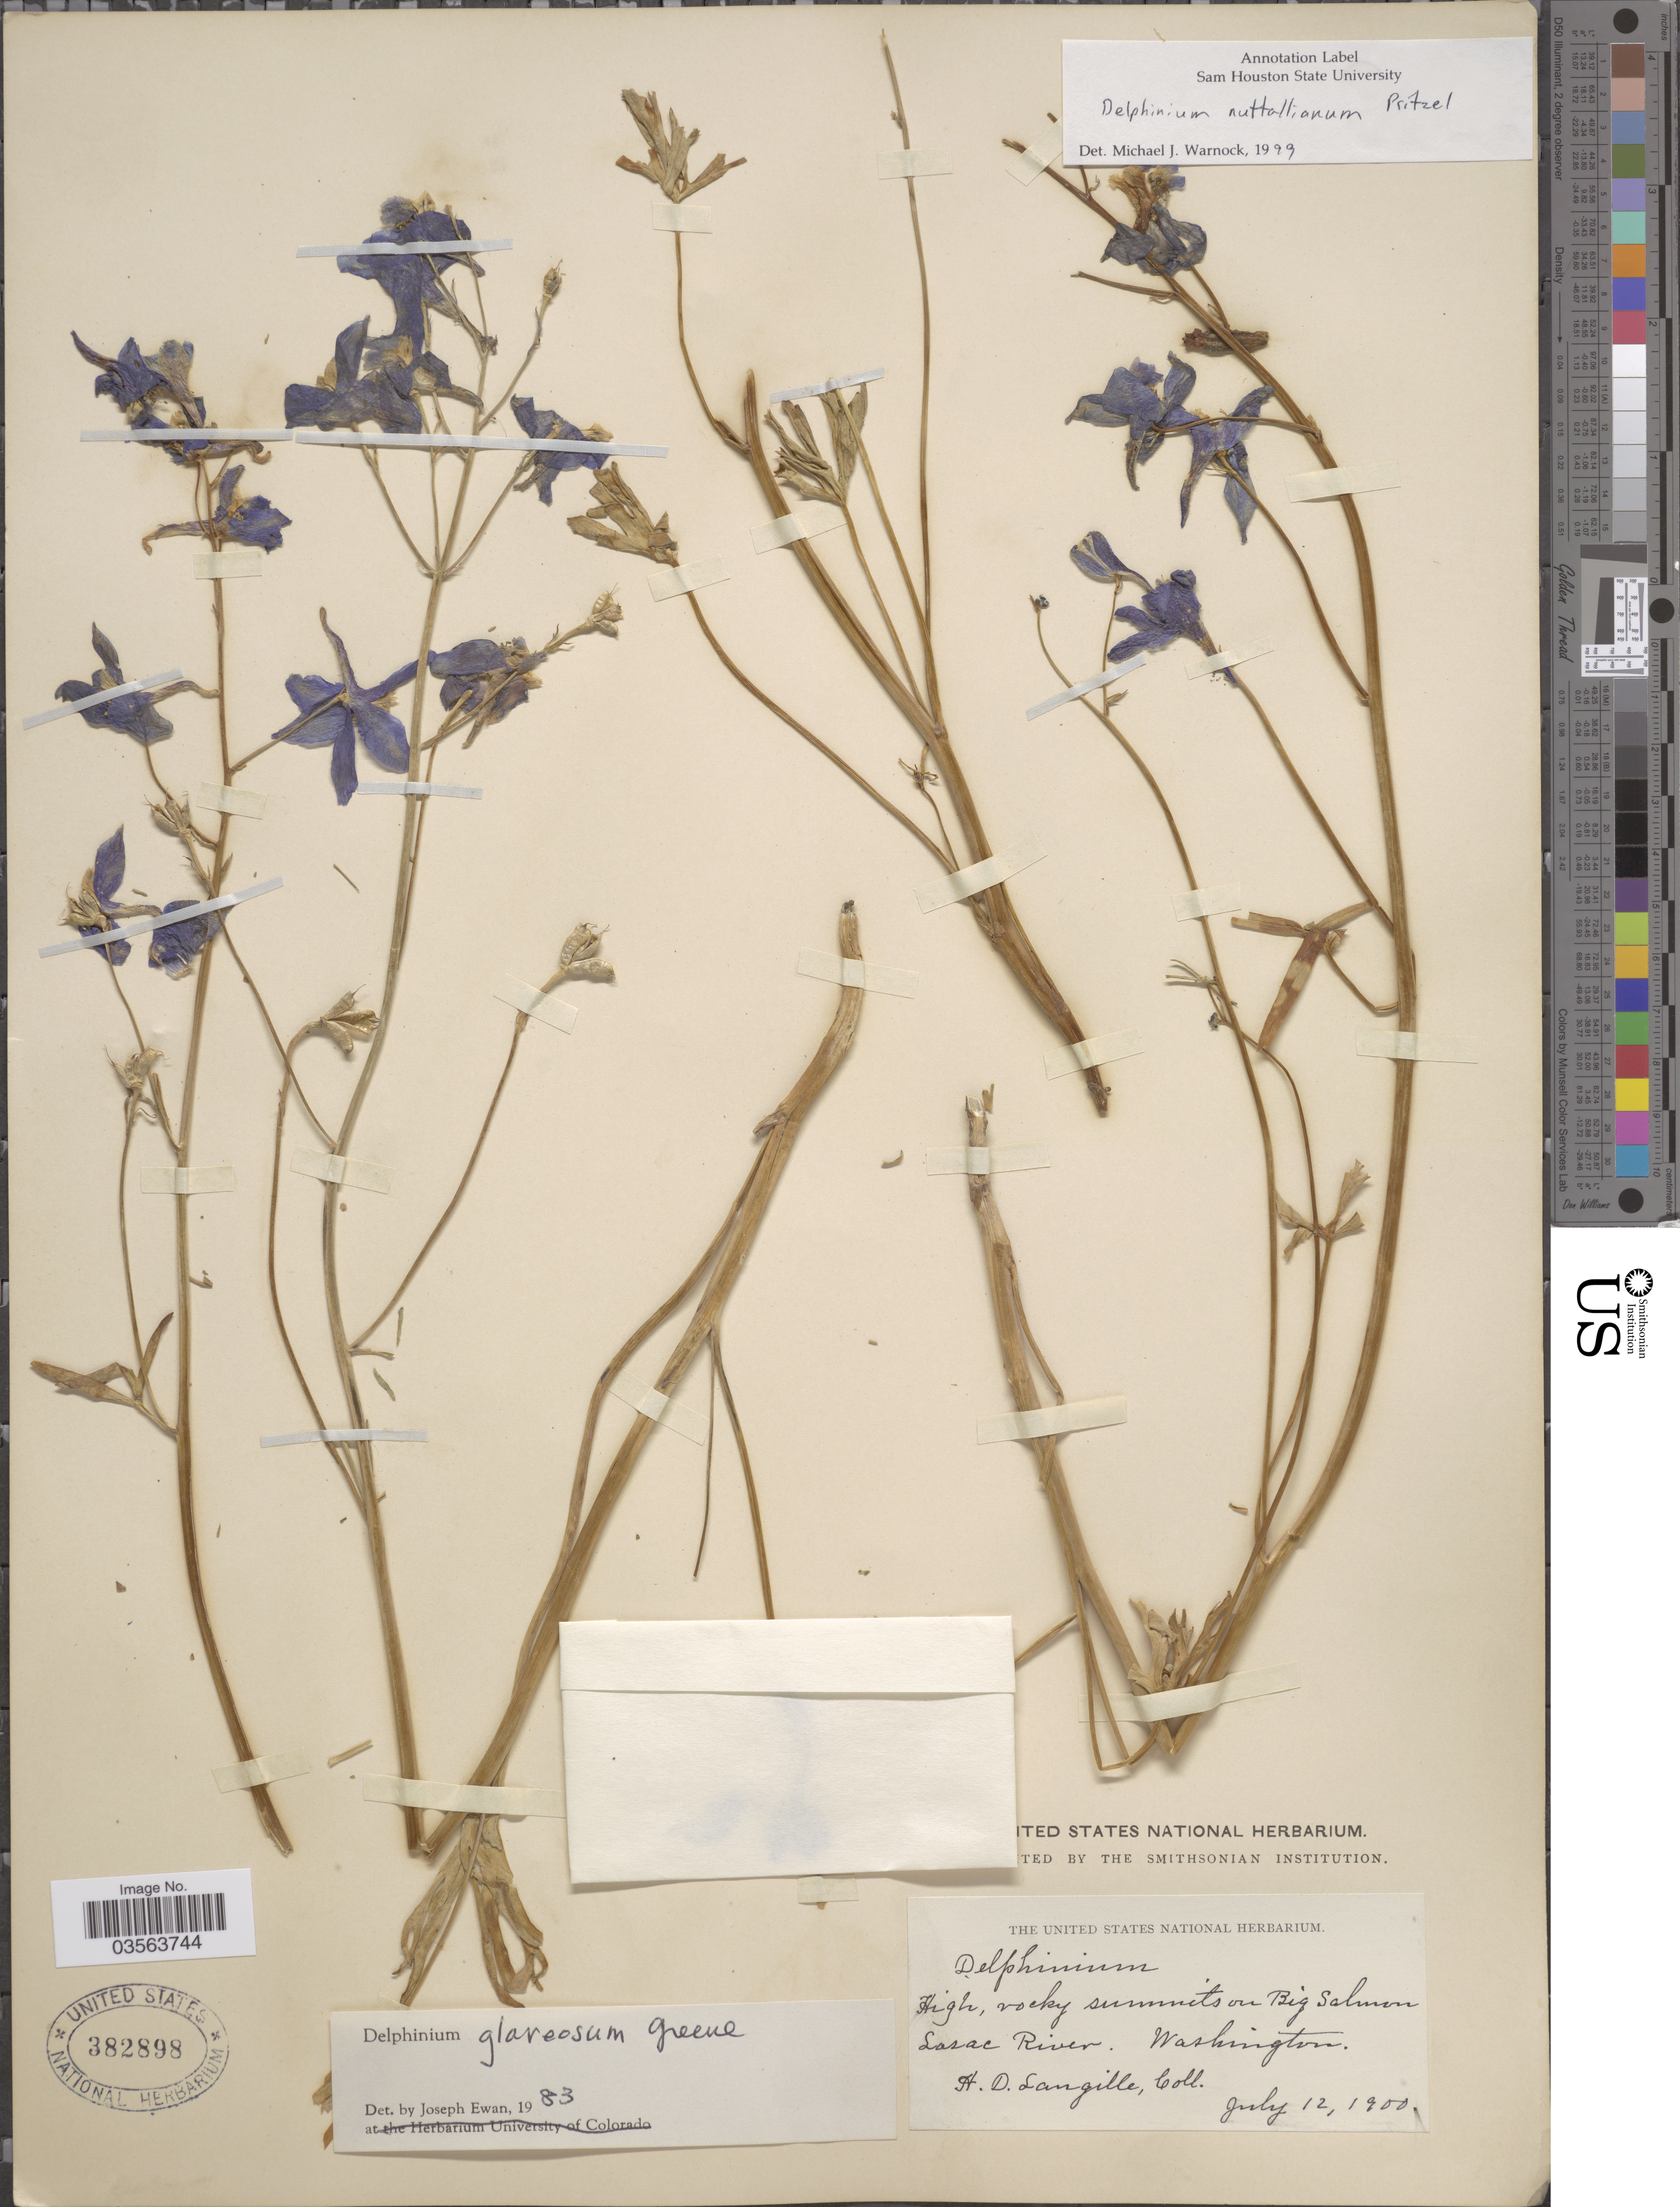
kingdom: Plantae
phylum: Tracheophyta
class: Magnoliopsida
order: Ranunculales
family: Ranunculaceae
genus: Delphinium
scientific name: Delphinium nuttallianum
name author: E. Pritz. ex Walpers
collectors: H. Langille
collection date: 1900-07-12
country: United States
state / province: Washington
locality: High, rocky summits on Big Salmon Lasac River.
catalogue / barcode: US 382898